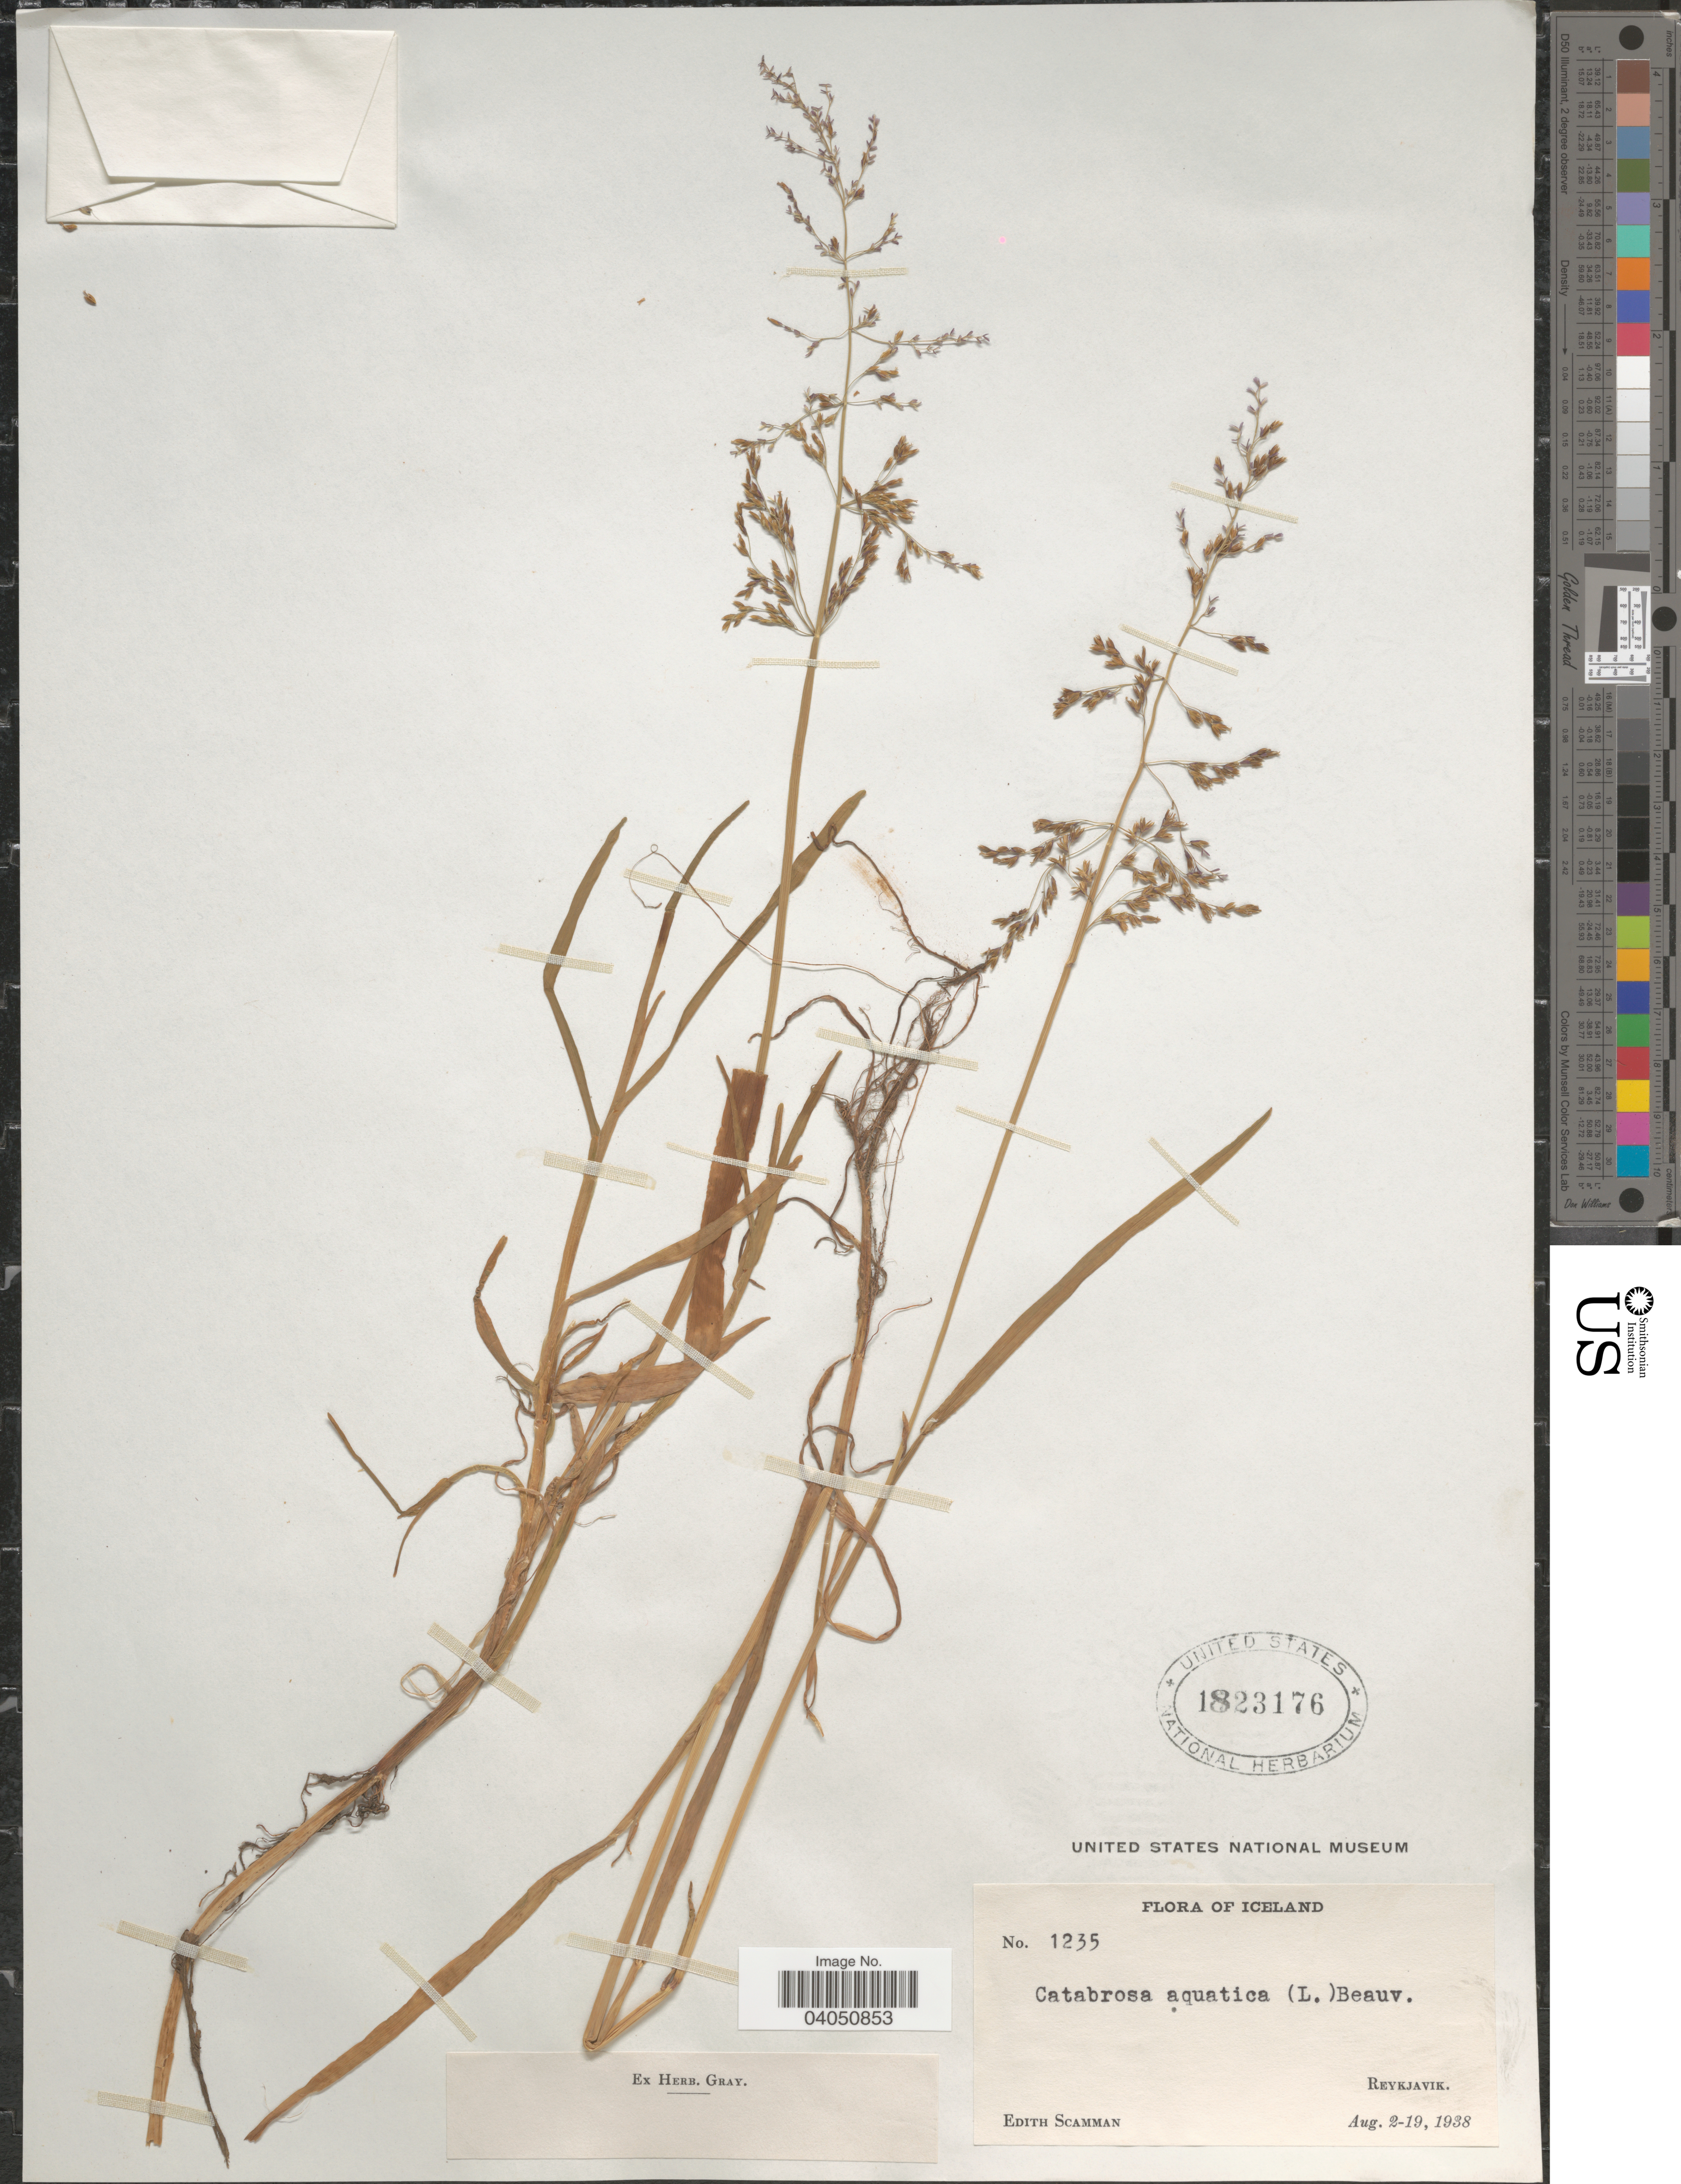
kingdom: Plantae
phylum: Tracheophyta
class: Liliopsida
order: Poales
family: Poaceae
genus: Catabrosa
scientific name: Catabrosa aquatica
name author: (L.) P. Beauv.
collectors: E. Scamman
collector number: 1235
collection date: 1938-08-02/1938-08-19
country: Iceland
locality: Reykjavik.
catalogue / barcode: US 1823176